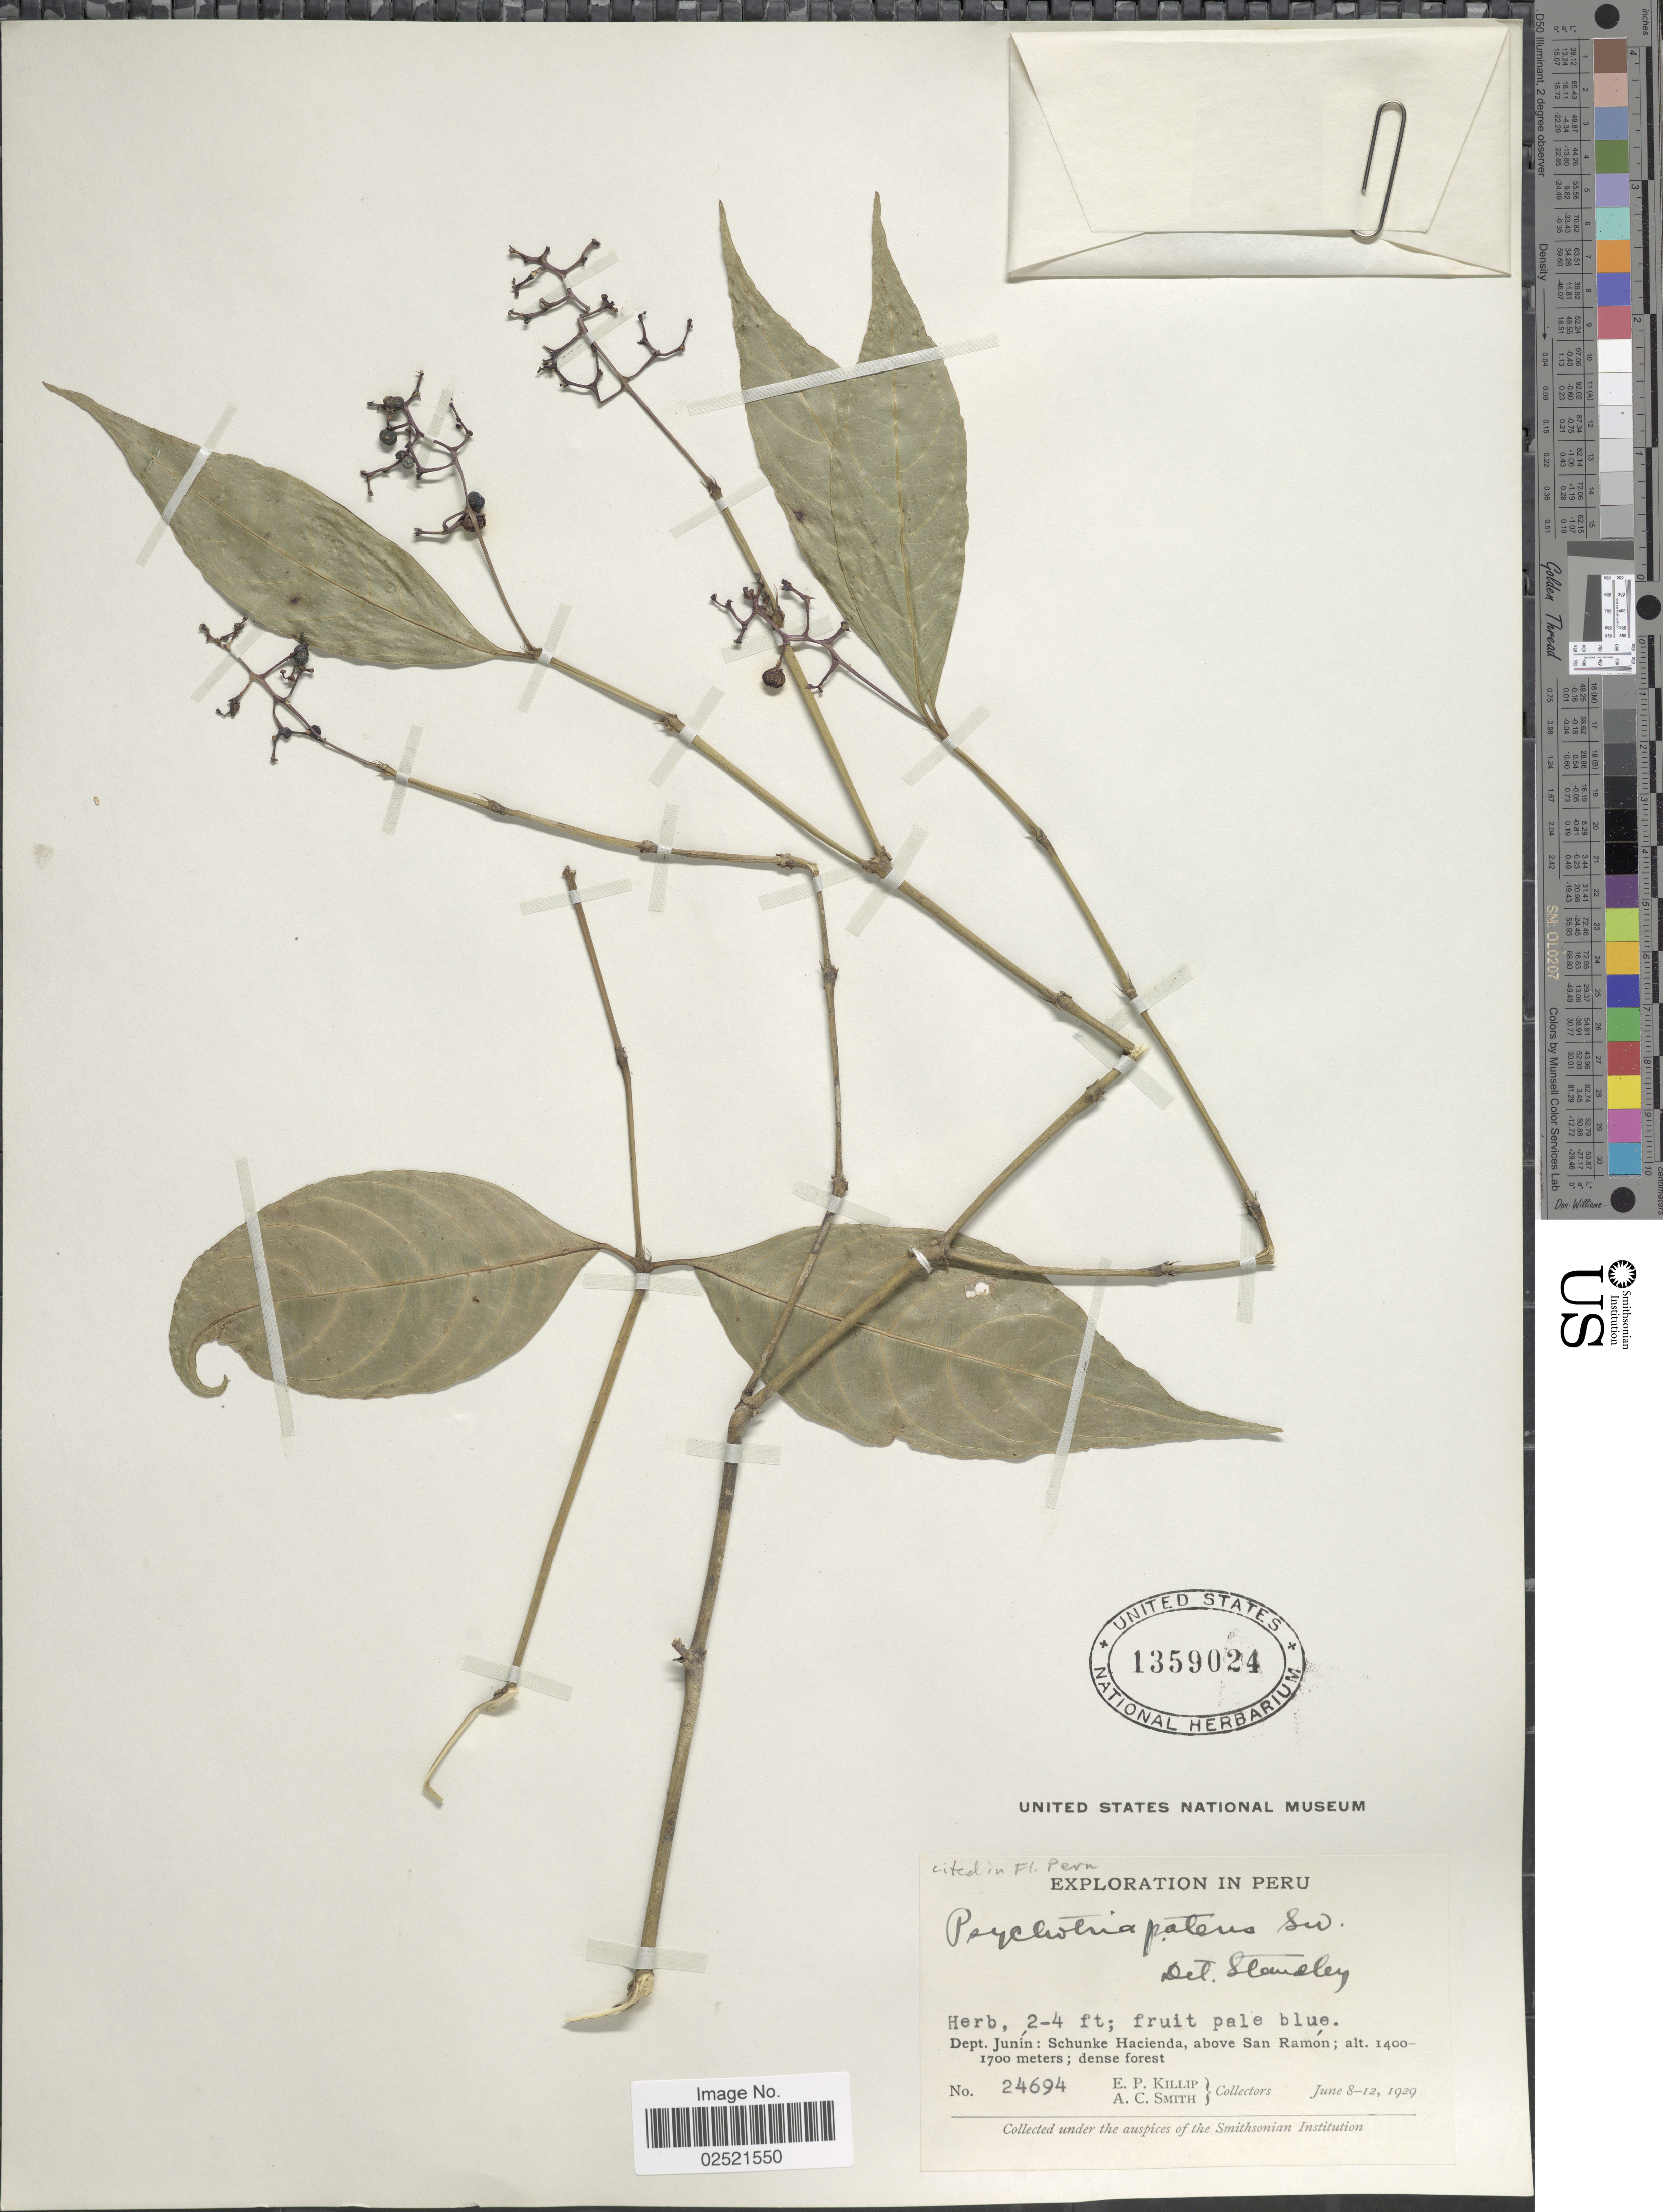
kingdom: Plantae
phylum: Tracheophyta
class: Magnoliopsida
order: Gentianales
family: Rubiaceae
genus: Psychotria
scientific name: Psychotria patens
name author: Sw.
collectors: E. P. Killip & A. C. Smith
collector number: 24694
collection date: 1929-06-08/1929-06-12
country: Peru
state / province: Junín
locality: Schunke Hacienda, above San Ramon.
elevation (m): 1400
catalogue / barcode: US 1359024